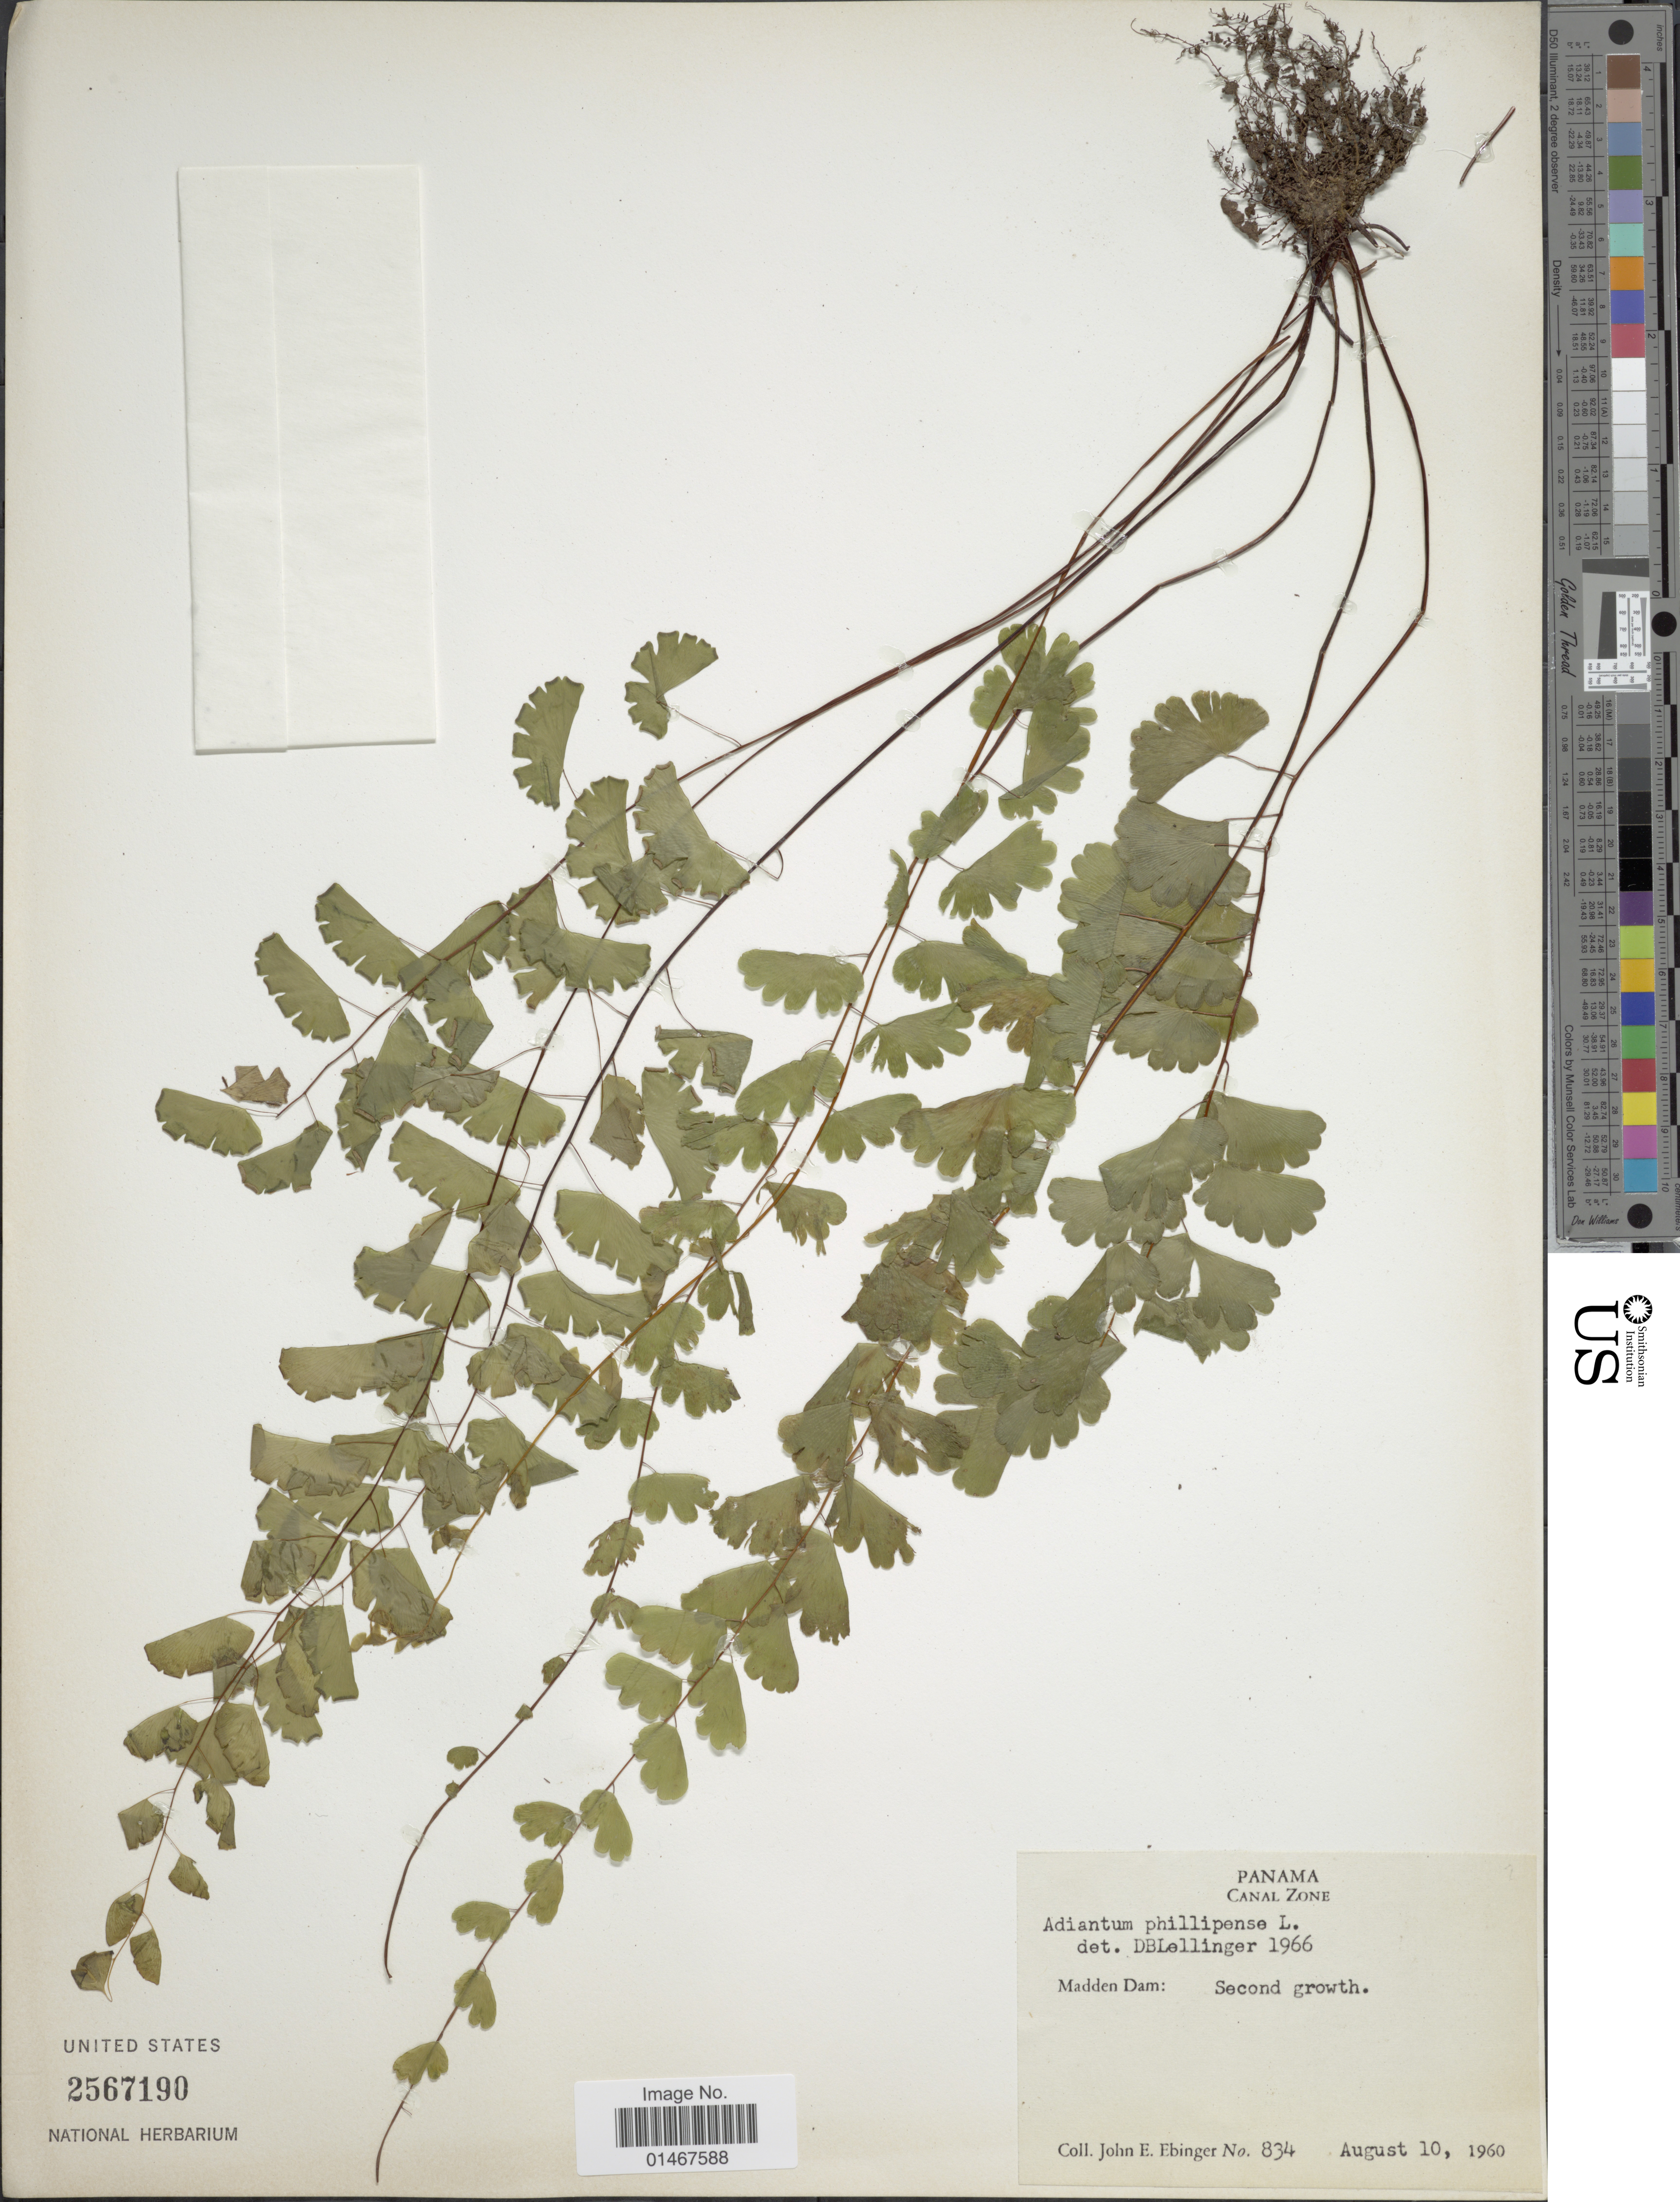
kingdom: Plantae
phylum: Tracheophyta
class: Polypodiopsida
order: Polypodiales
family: Pteridaceae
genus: Adiantum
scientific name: Adiantum philippense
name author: L.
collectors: J. Ebinger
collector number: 834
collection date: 1960-08-10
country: Panama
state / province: Colón / Panamá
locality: Canal Zone. Maddem Dam.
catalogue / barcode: US 2567190